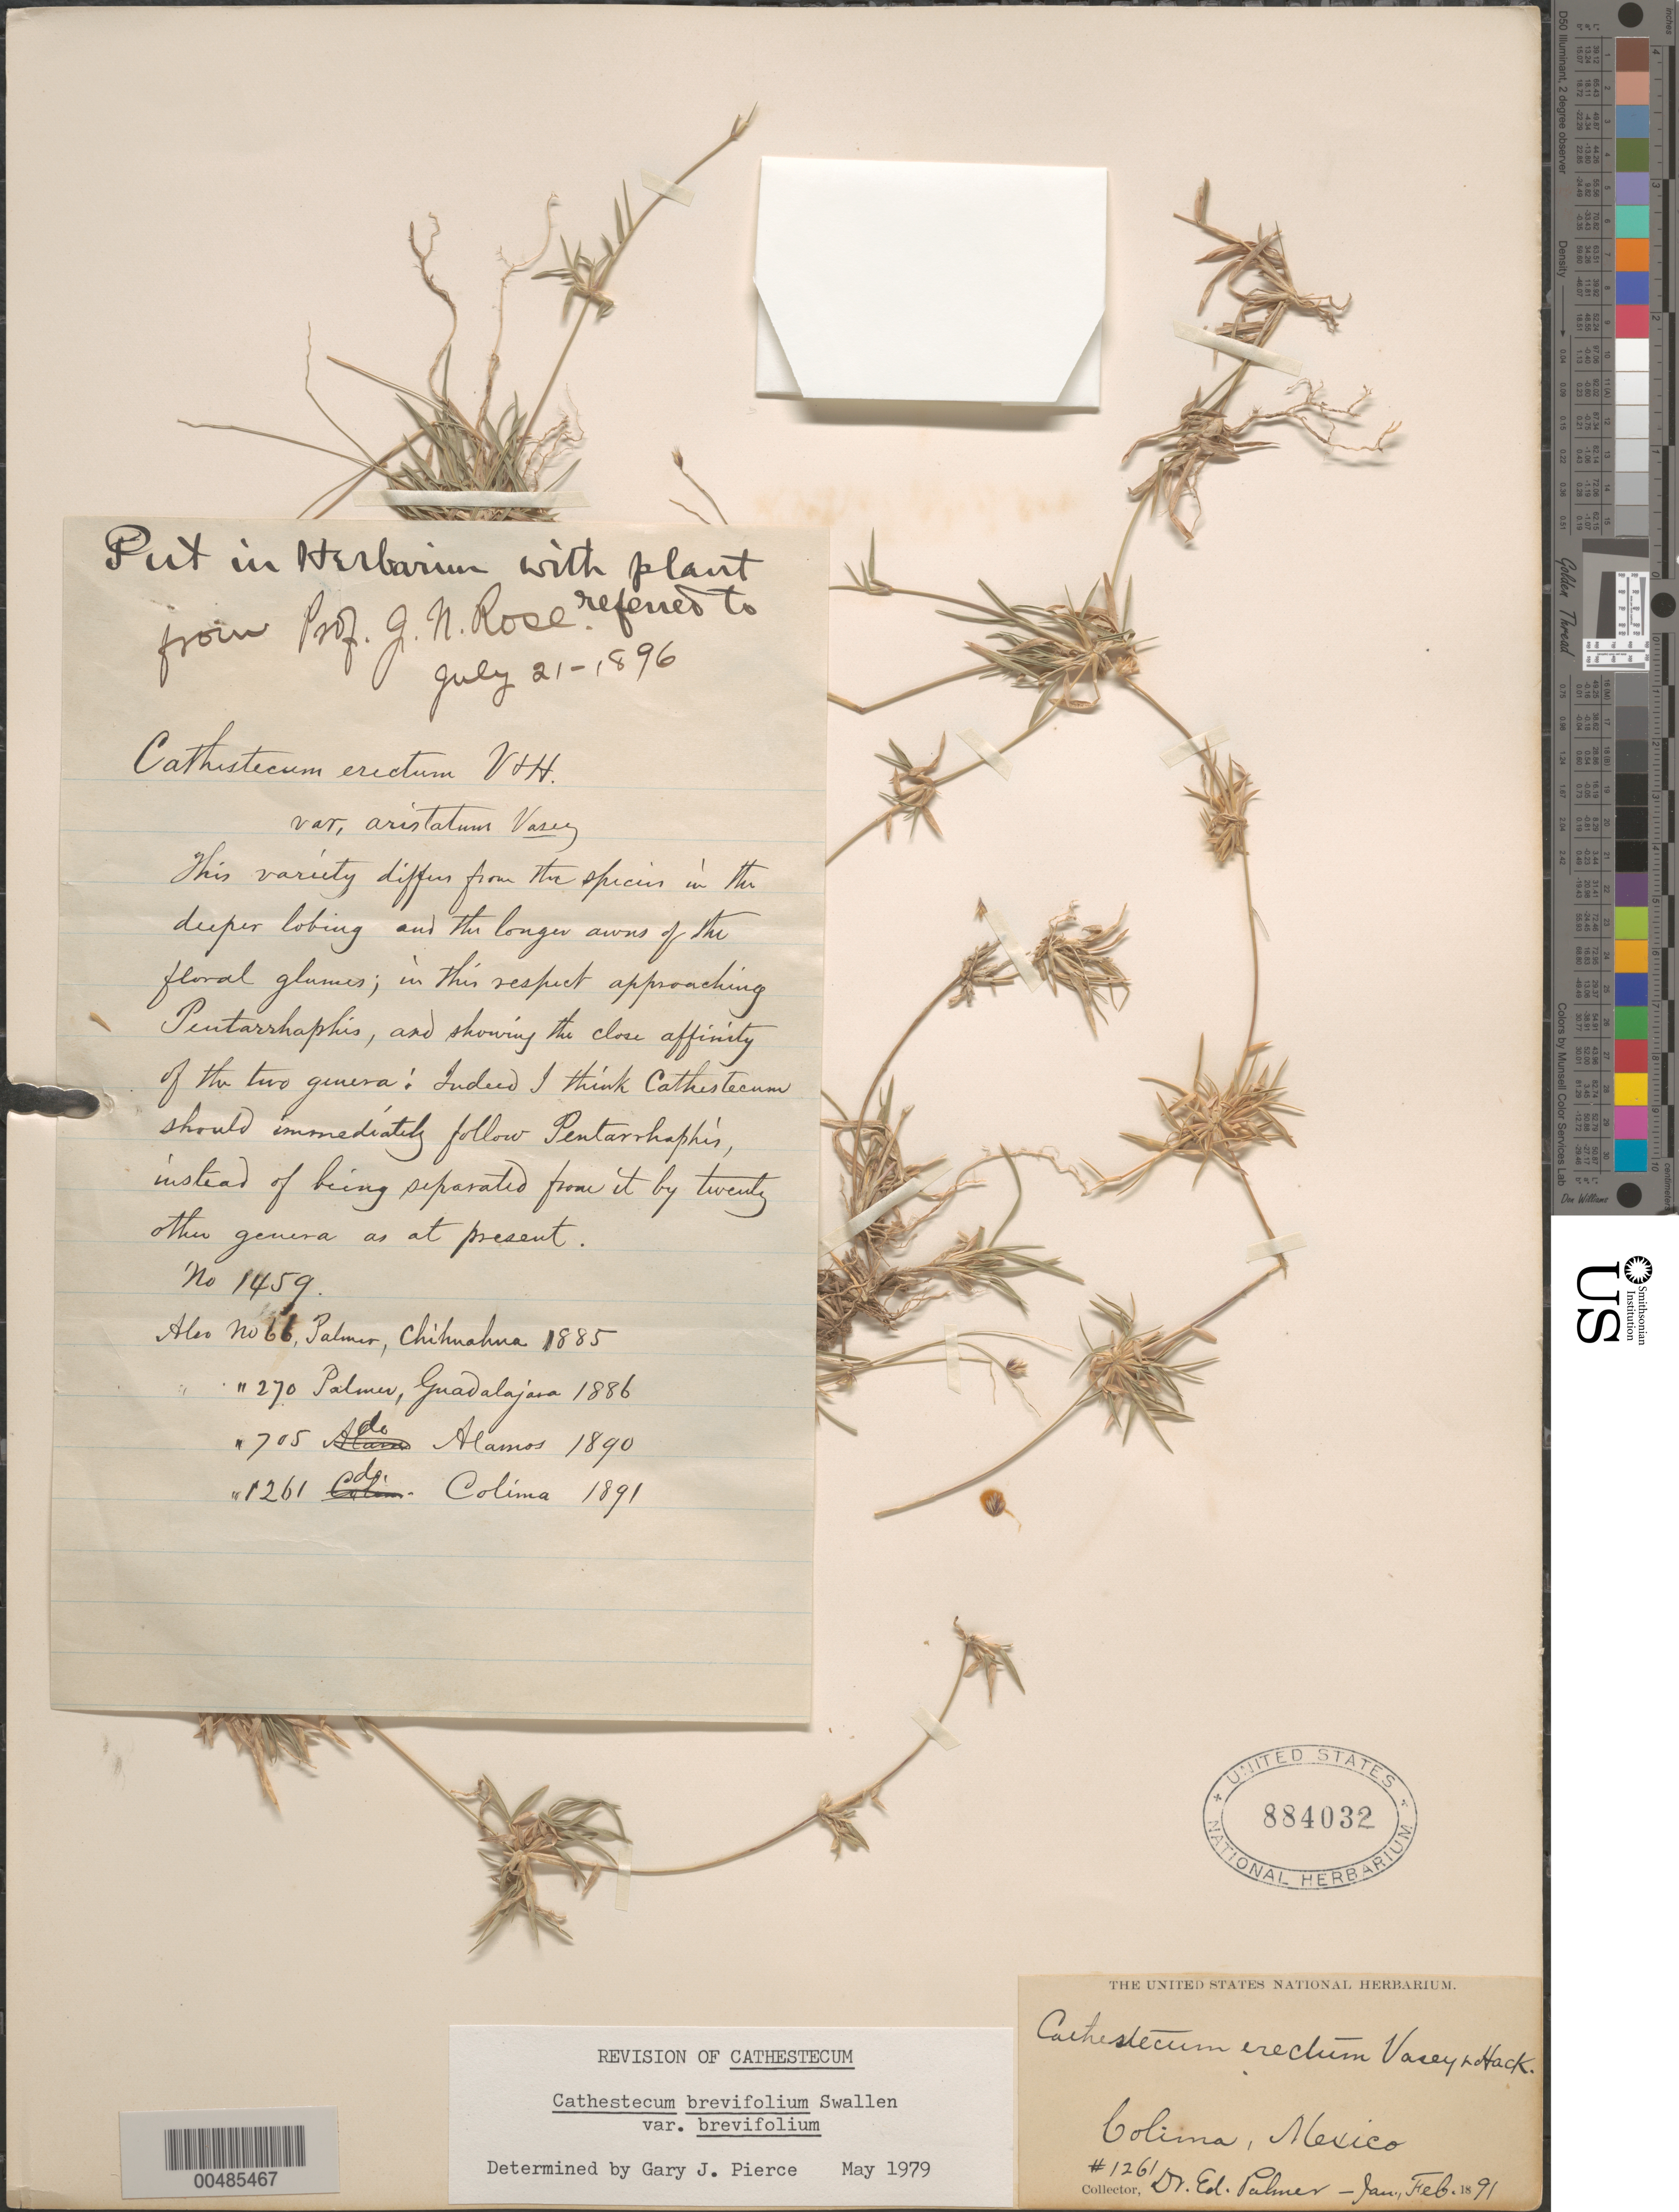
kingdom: Plantae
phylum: Tracheophyta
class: Liliopsida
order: Poales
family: Poaceae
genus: Cathestecum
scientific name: Cathestecum brevifolium var. brevifolium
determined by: Pierce, G. J.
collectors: E. Palmer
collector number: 1261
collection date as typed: Jan 1891 to Feb 1891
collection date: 1891-01/1891-02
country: Mexico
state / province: Colima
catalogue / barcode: US 884032